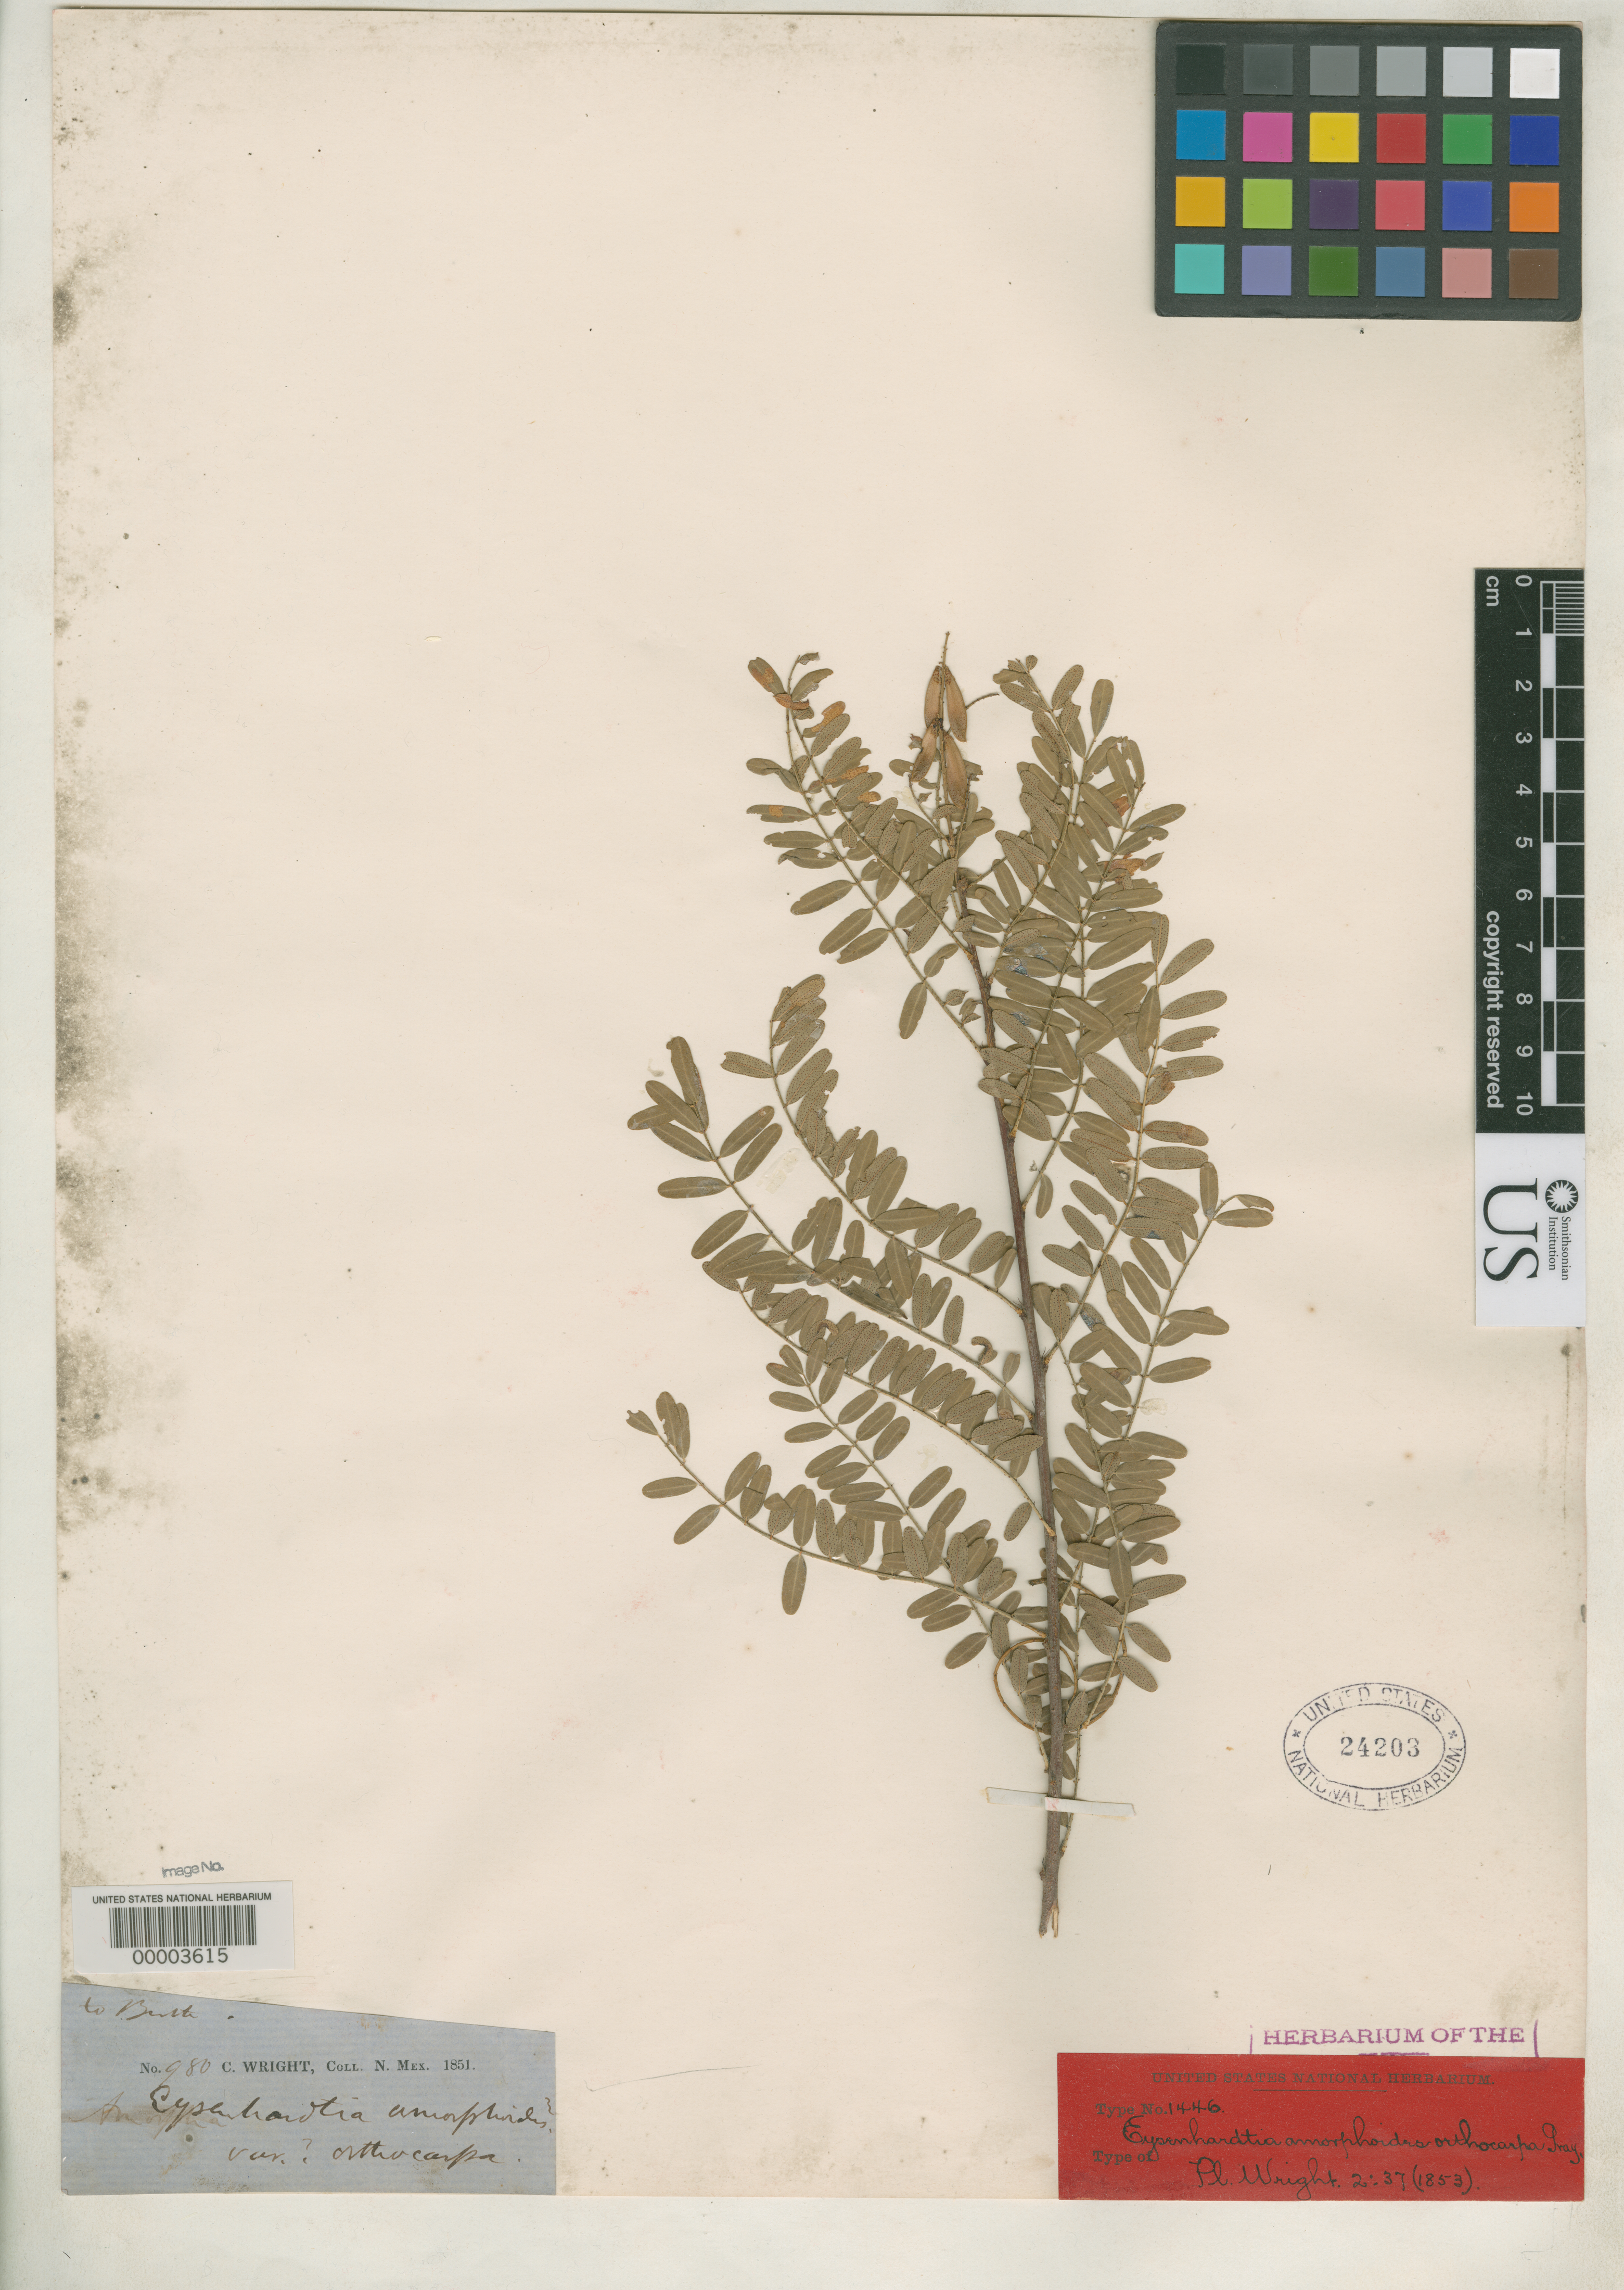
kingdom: Plantae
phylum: Tracheophyta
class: Magnoliopsida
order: Fabales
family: Fabaceae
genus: Eysenhardtia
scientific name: Eysenhardtia amorphoides var. orthocarpa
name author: A. Gray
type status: Type Collection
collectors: C. Wright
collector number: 980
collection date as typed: Sep 1851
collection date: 1851-09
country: Mexico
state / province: Sonora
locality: Sonora, and the copper mine.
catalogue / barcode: US 24203